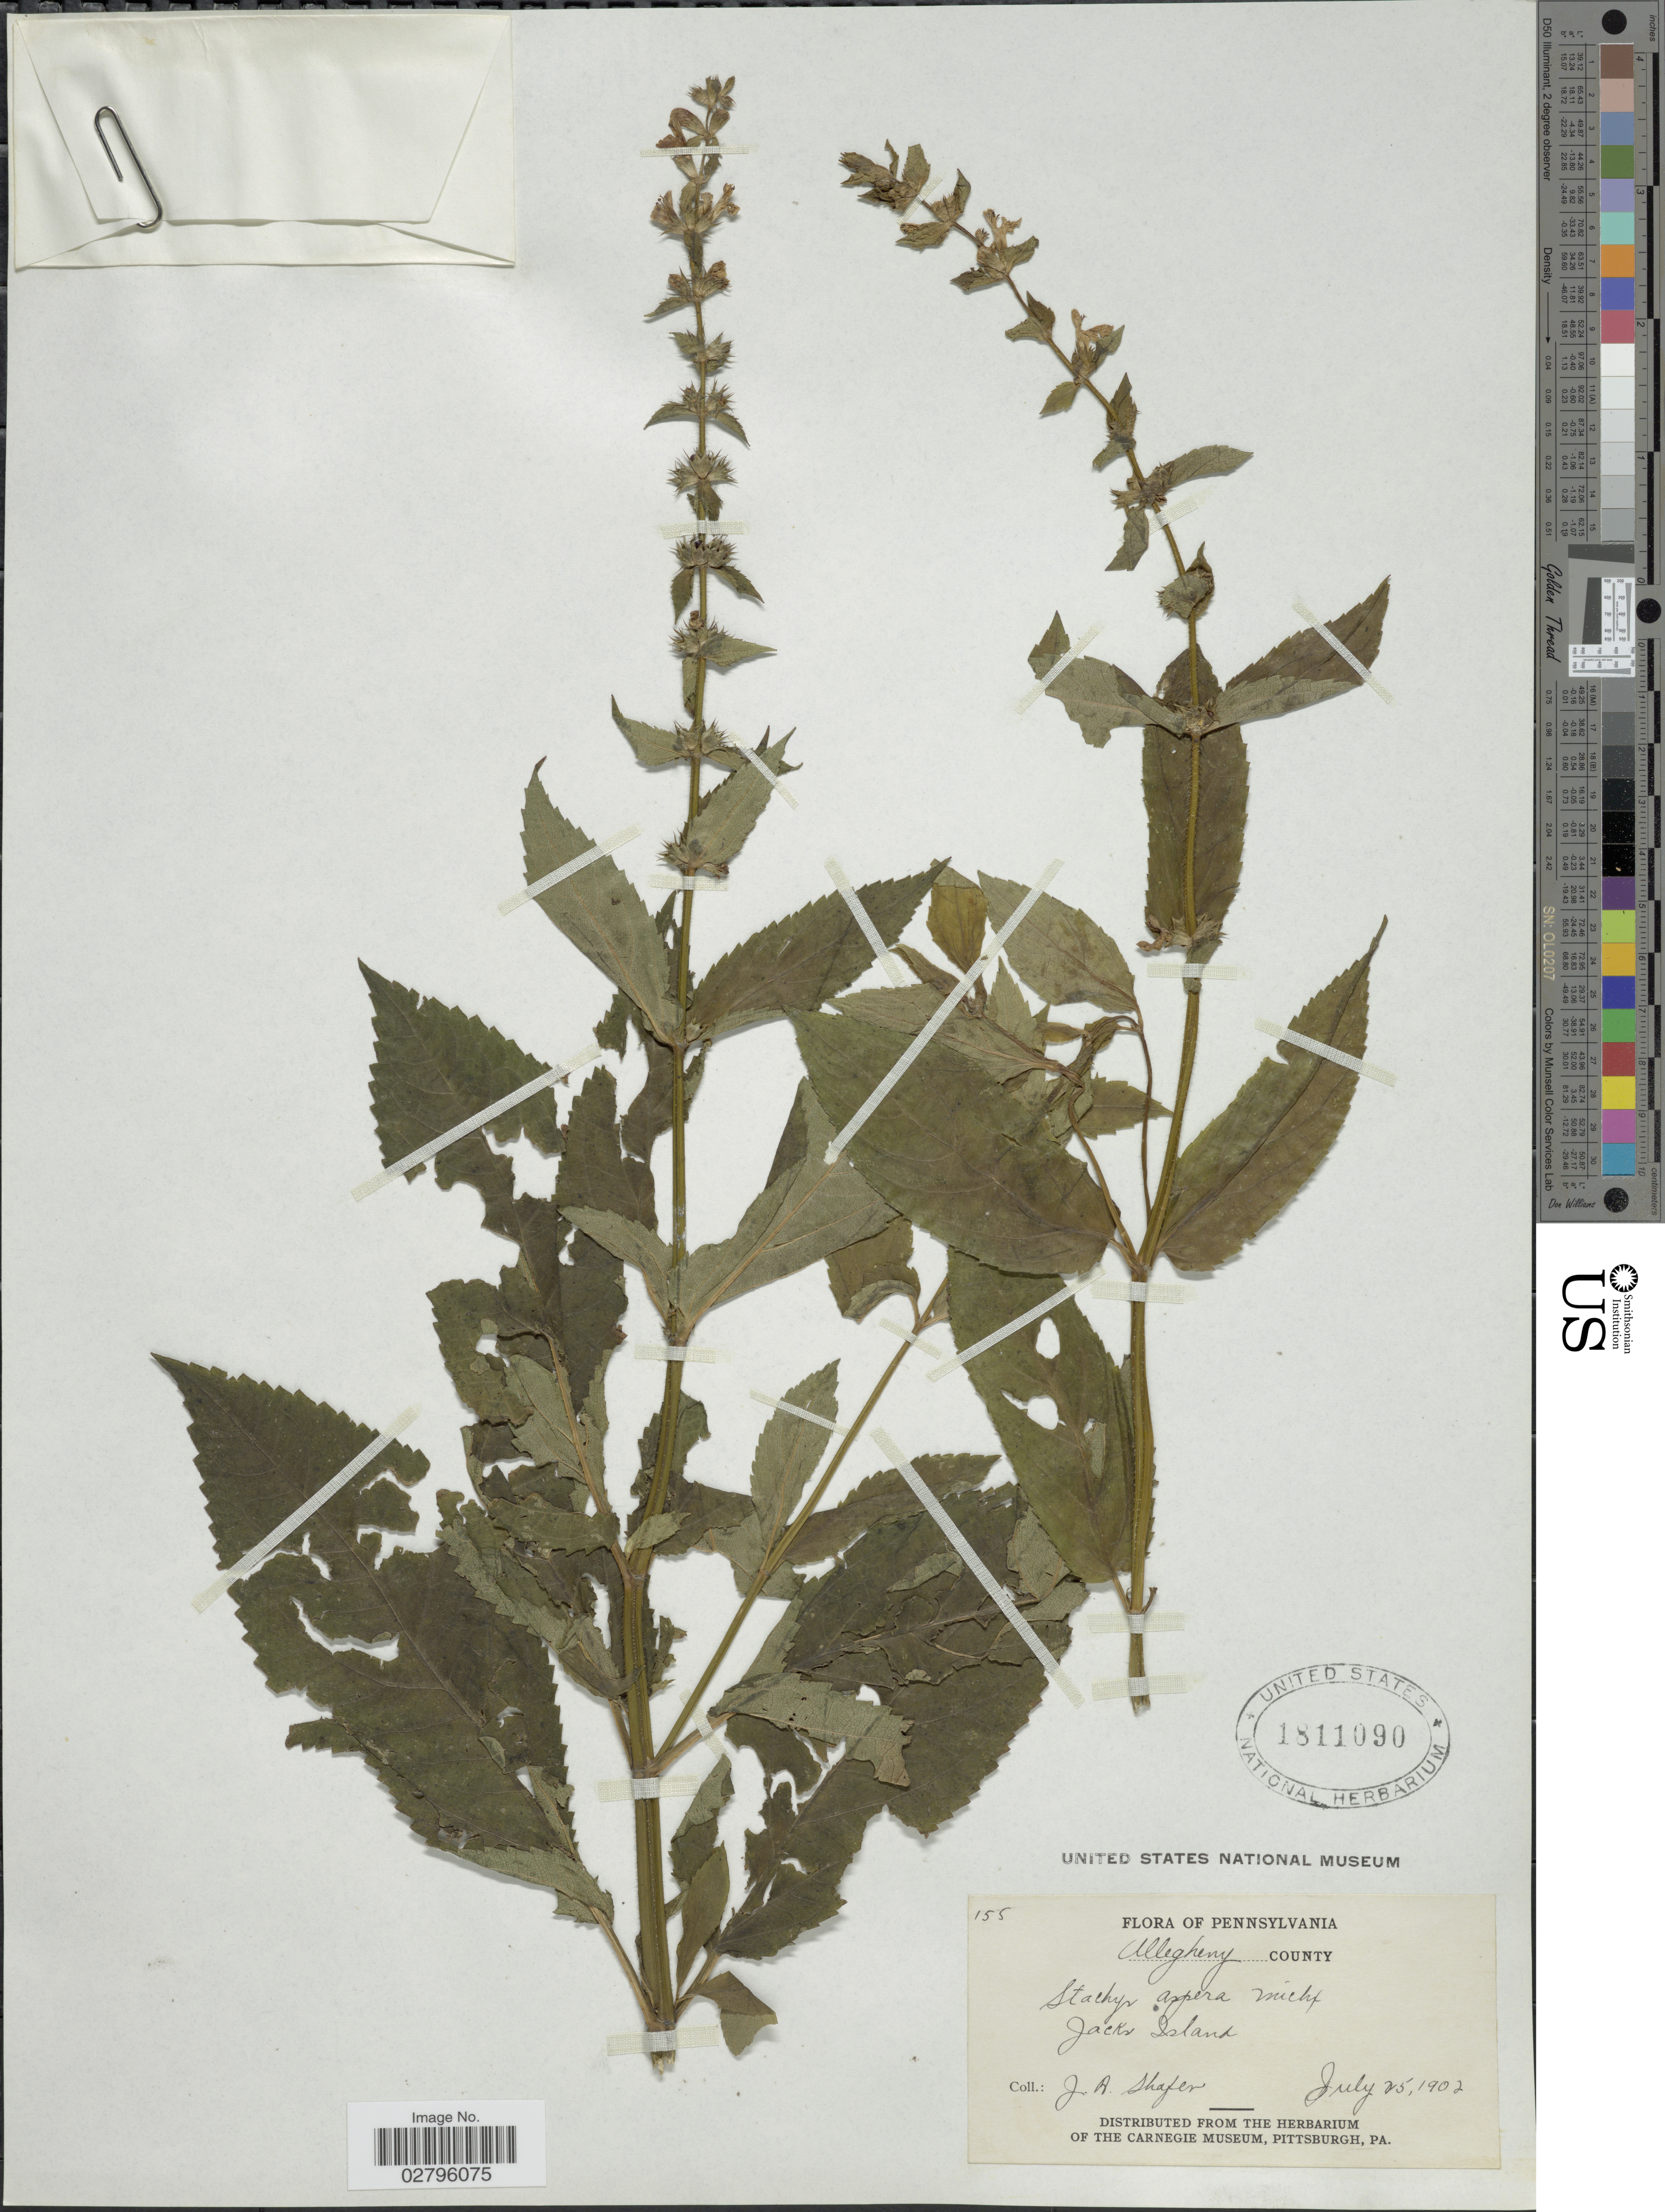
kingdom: Plantae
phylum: Tracheophyta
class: Magnoliopsida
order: Lamiales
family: Lamiaceae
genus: Stachys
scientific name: Stachys aspera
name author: Michx.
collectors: J. A. Shafer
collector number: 155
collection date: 1902-07-25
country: United States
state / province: Pennsylvania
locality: Allegheny County, Jacks Island.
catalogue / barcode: US 1811090